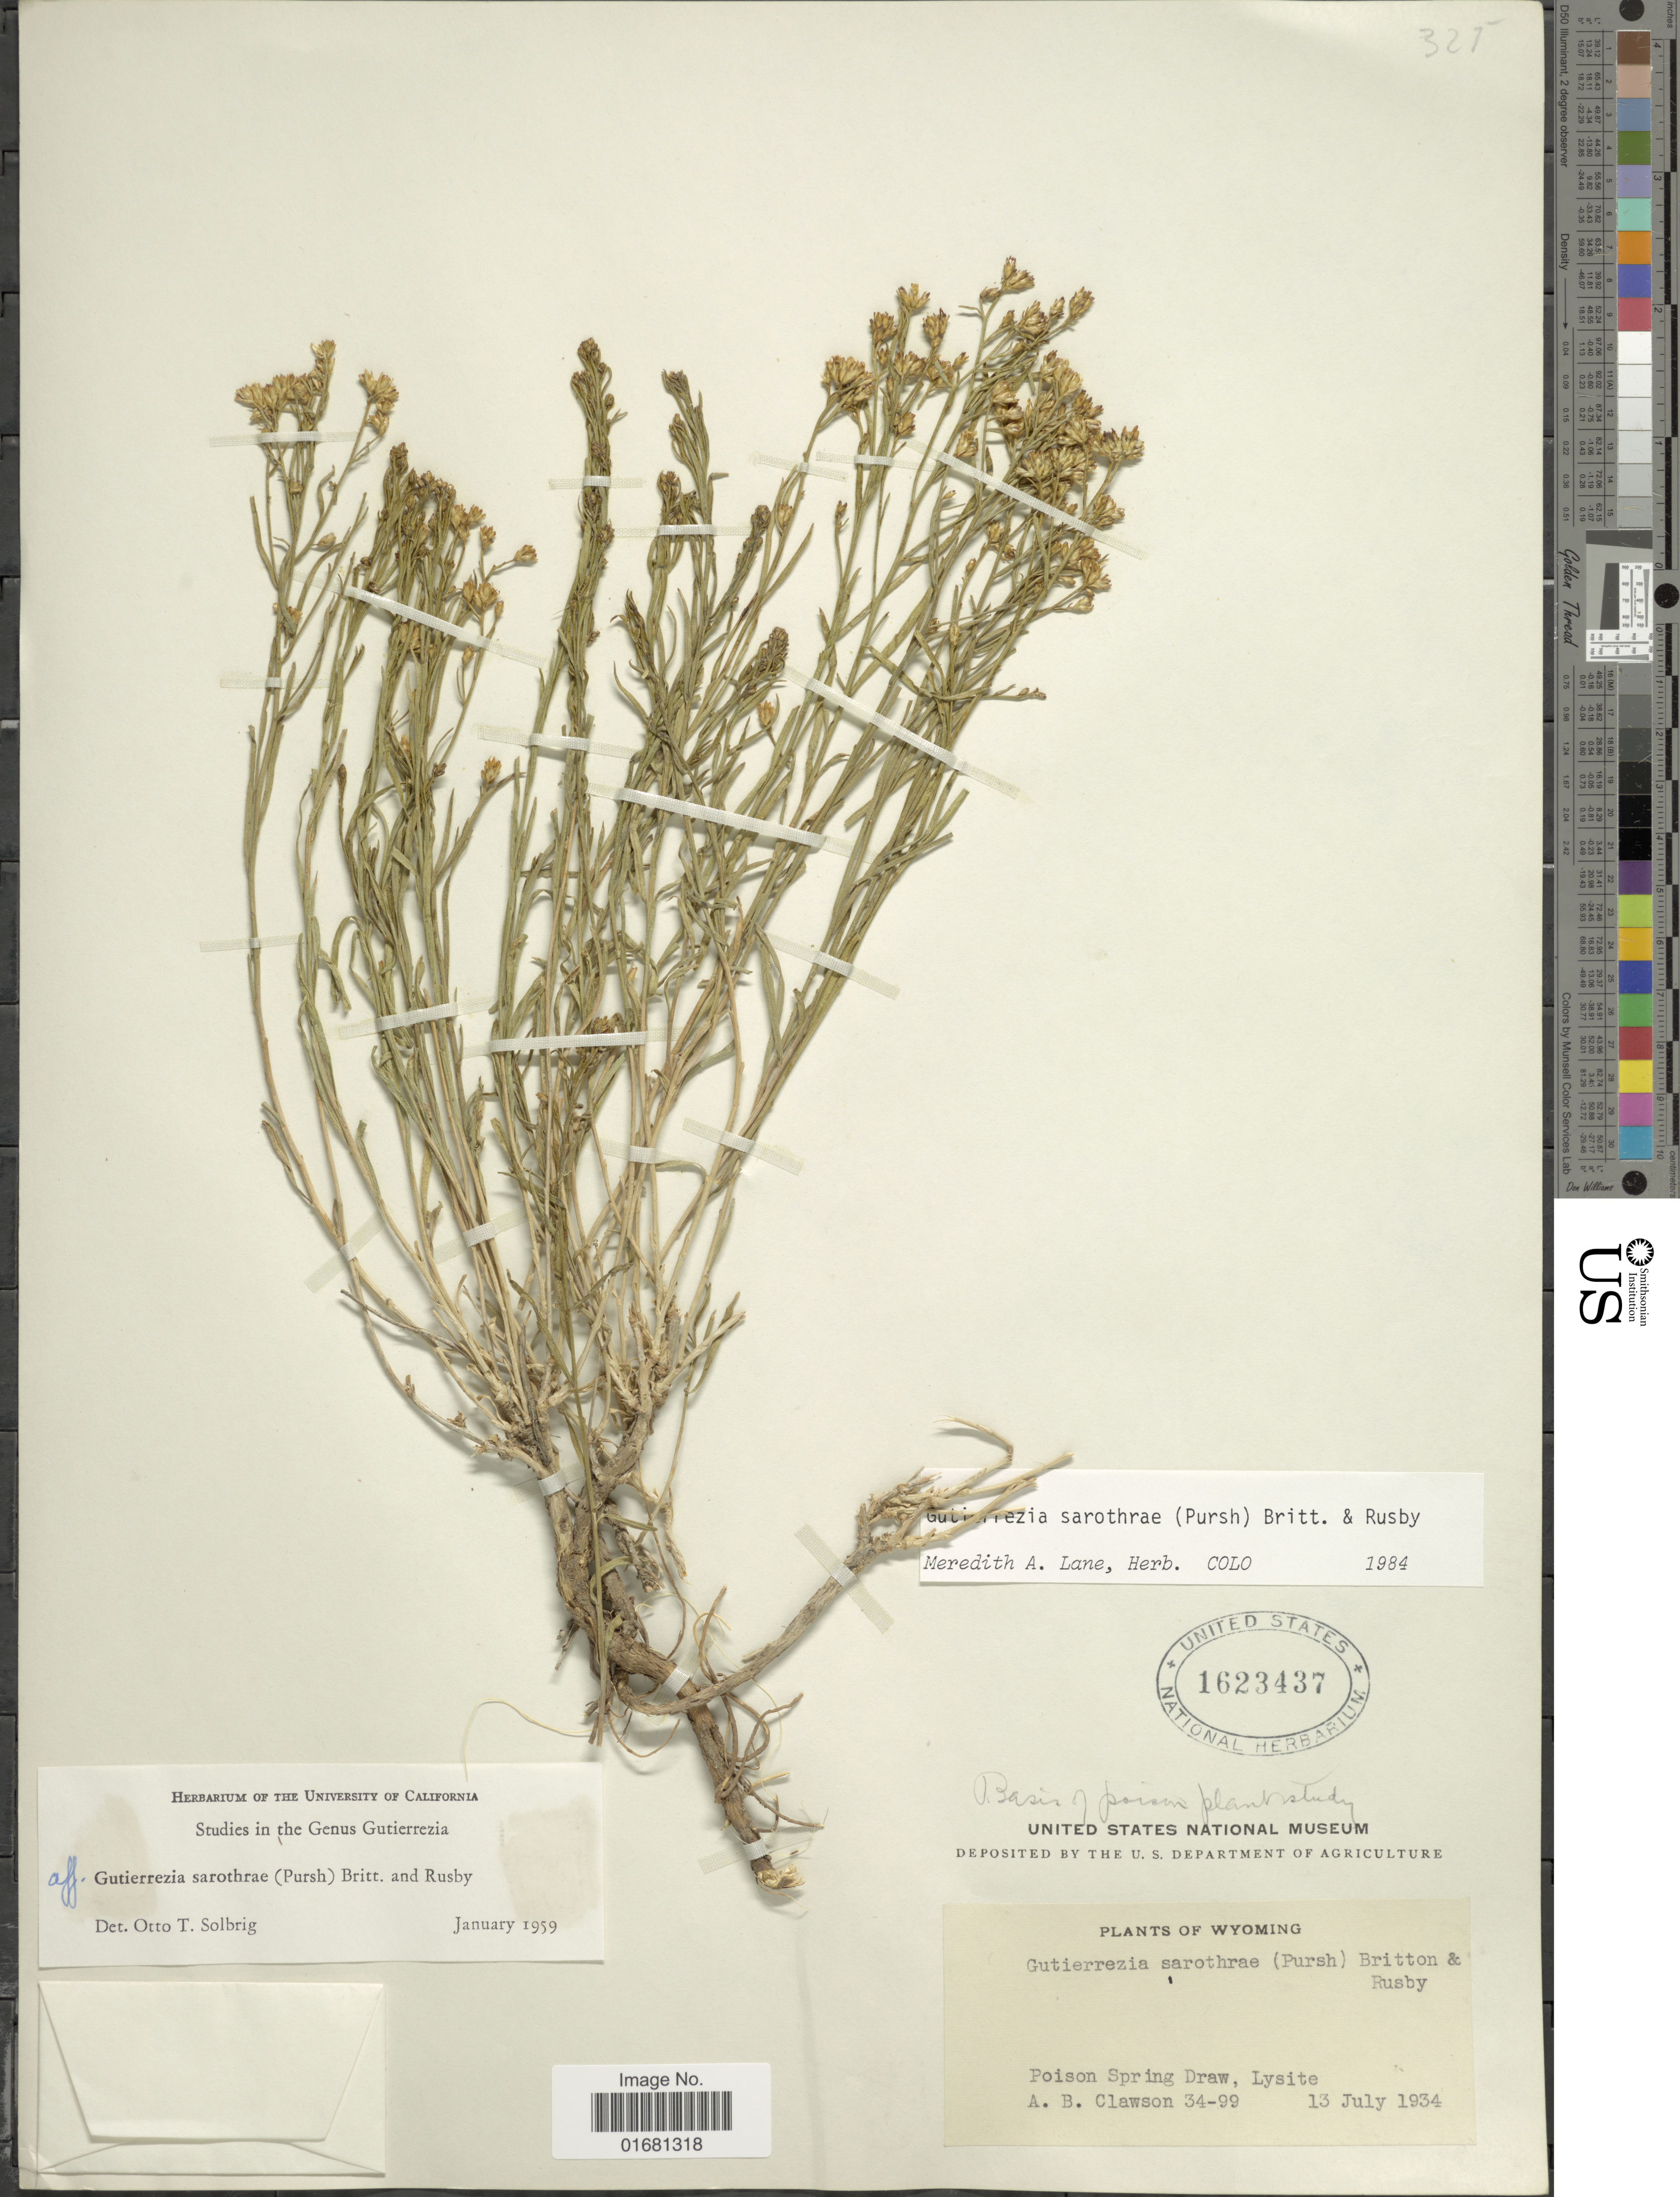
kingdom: Plantae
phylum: Tracheophyta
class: Magnoliopsida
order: Asterales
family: Asteraceae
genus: Gutierrezia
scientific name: Gutierrezia sarothrae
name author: (Pursh) Britton & Rusby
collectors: A. Clawson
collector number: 34-99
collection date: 1934-07-13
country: United States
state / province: Wyoming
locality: Poison Spring Draw, Lysite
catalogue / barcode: US 1623437